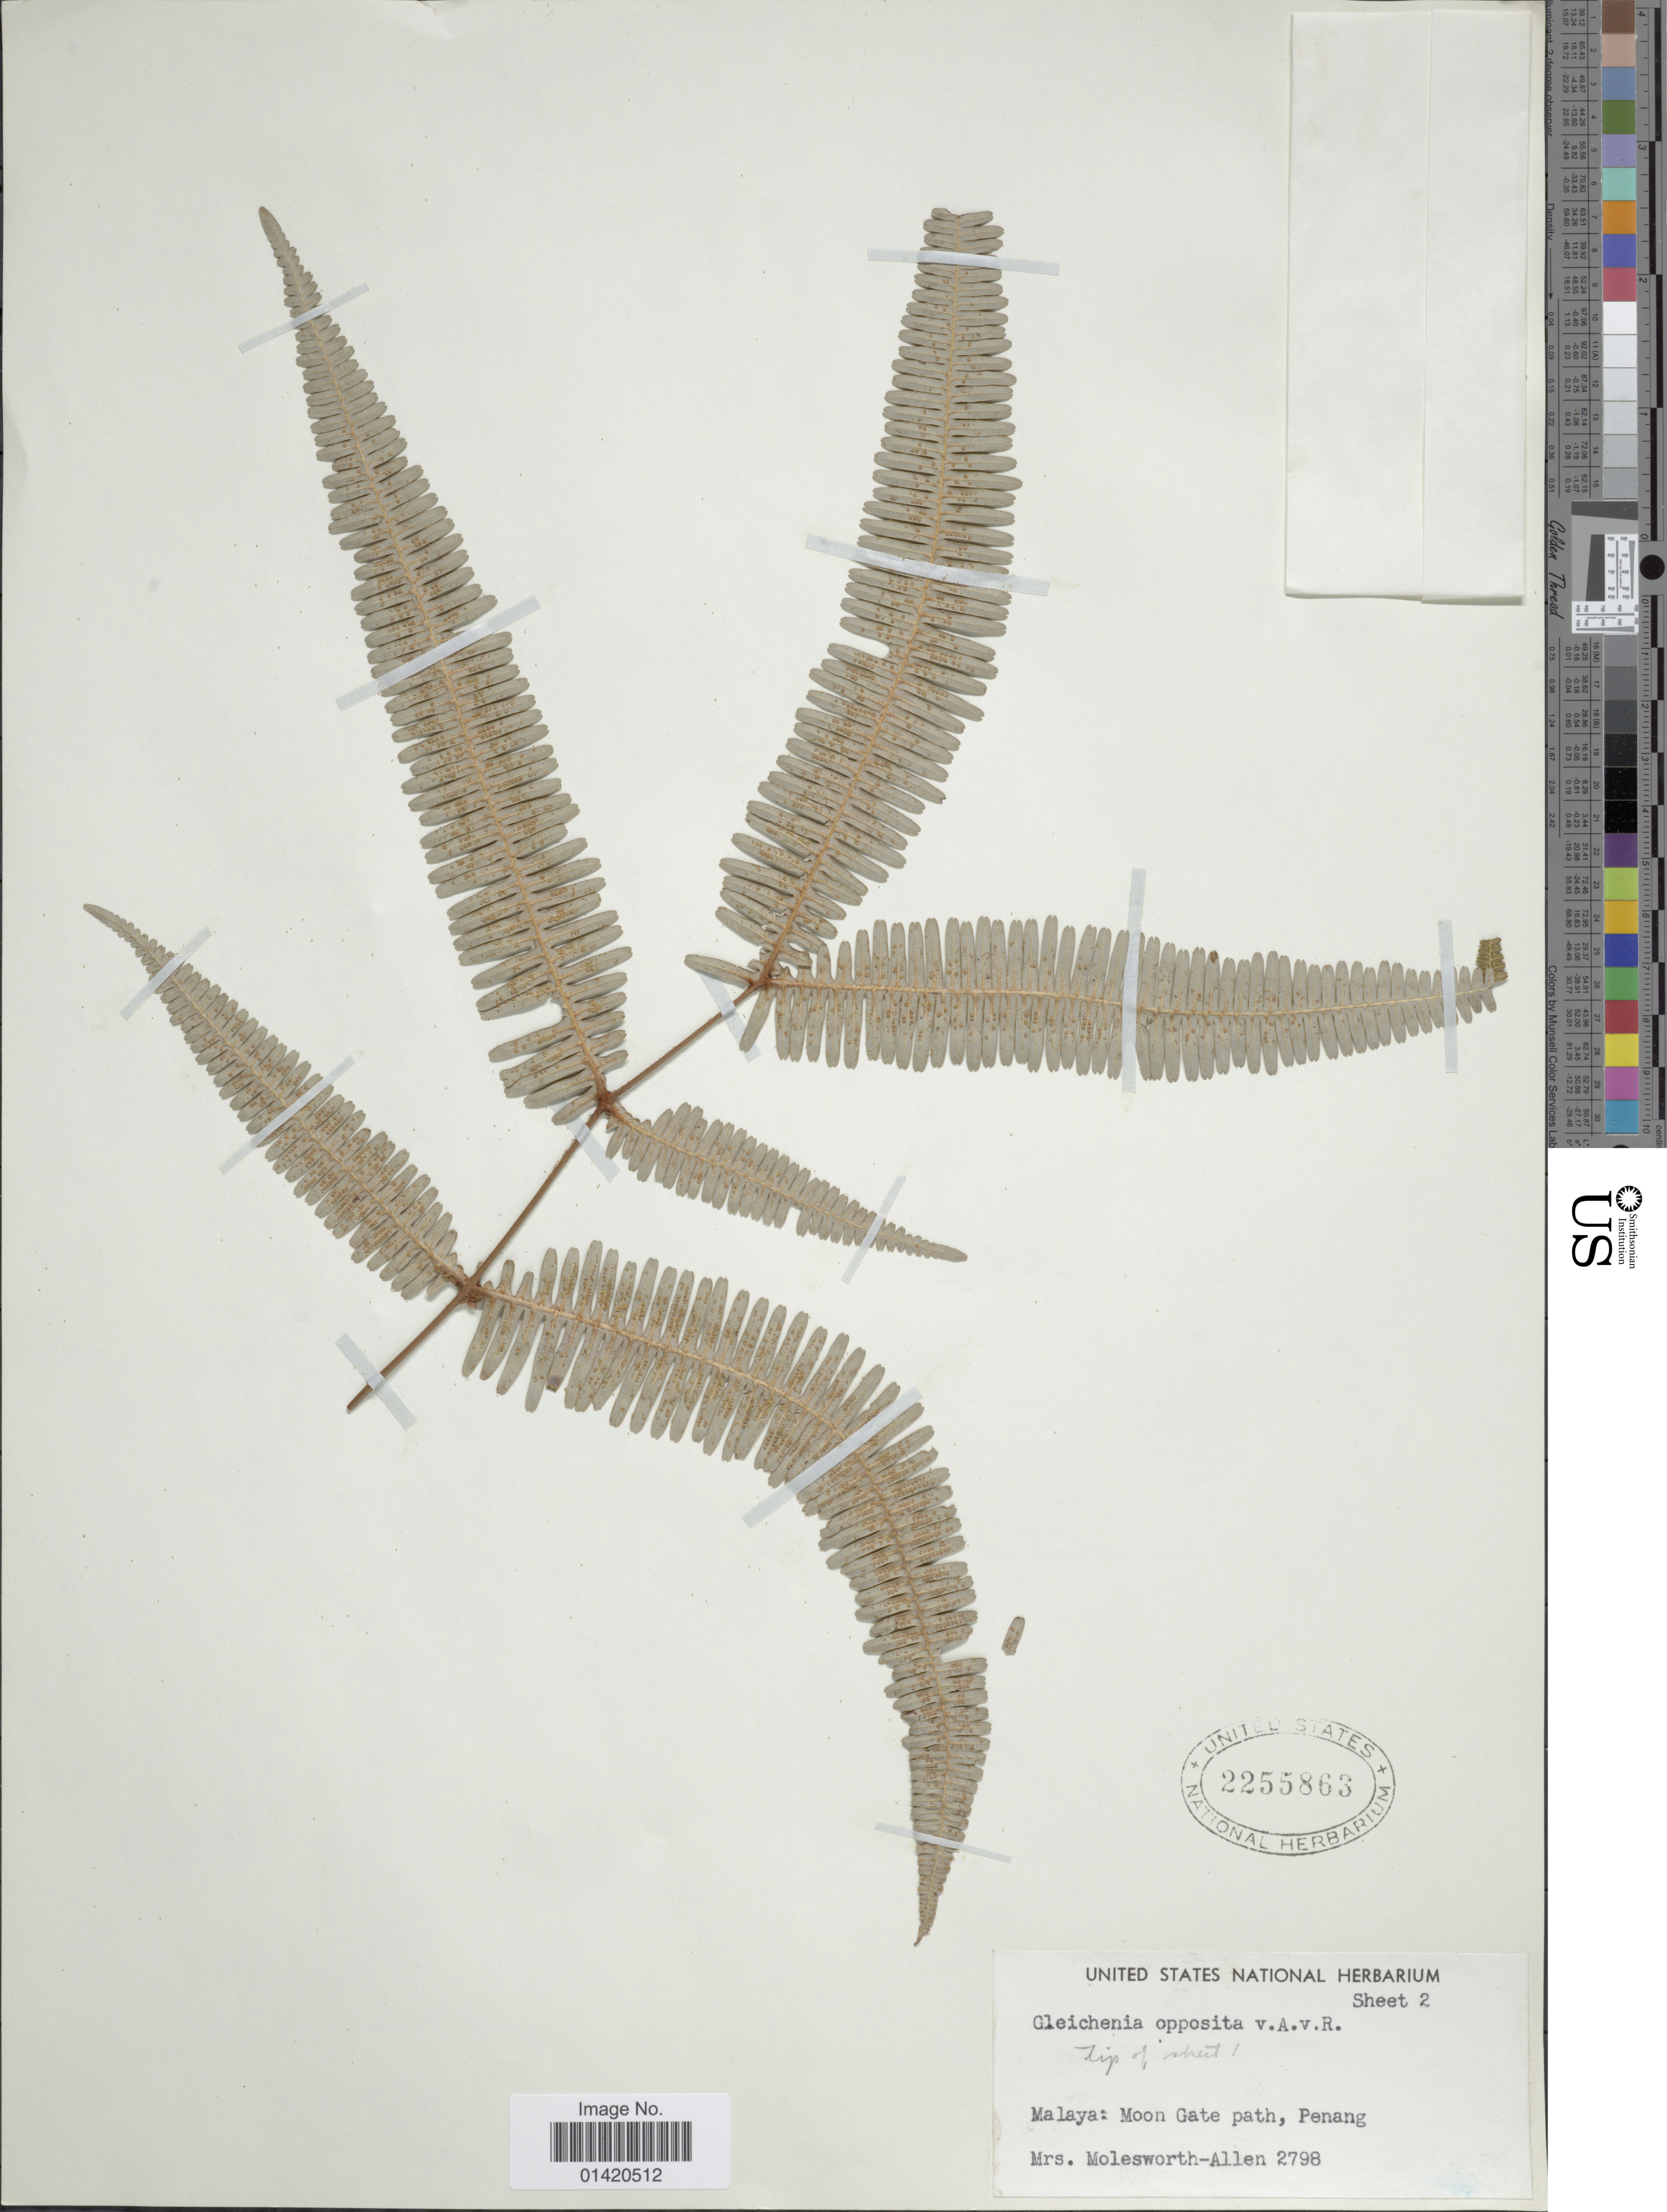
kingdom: Plantae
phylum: Tracheophyta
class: Polypodiopsida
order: Gleicheniales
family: Gleicheniaceae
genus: Dicranopteris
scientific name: Dicranopteris speciosa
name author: (C. Presl) Holttum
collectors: Mrs. B. E. G. Molesworth-Allen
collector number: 2798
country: Malaysia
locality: Malaya: Moon Gate Park, Penang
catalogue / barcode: US 2255863